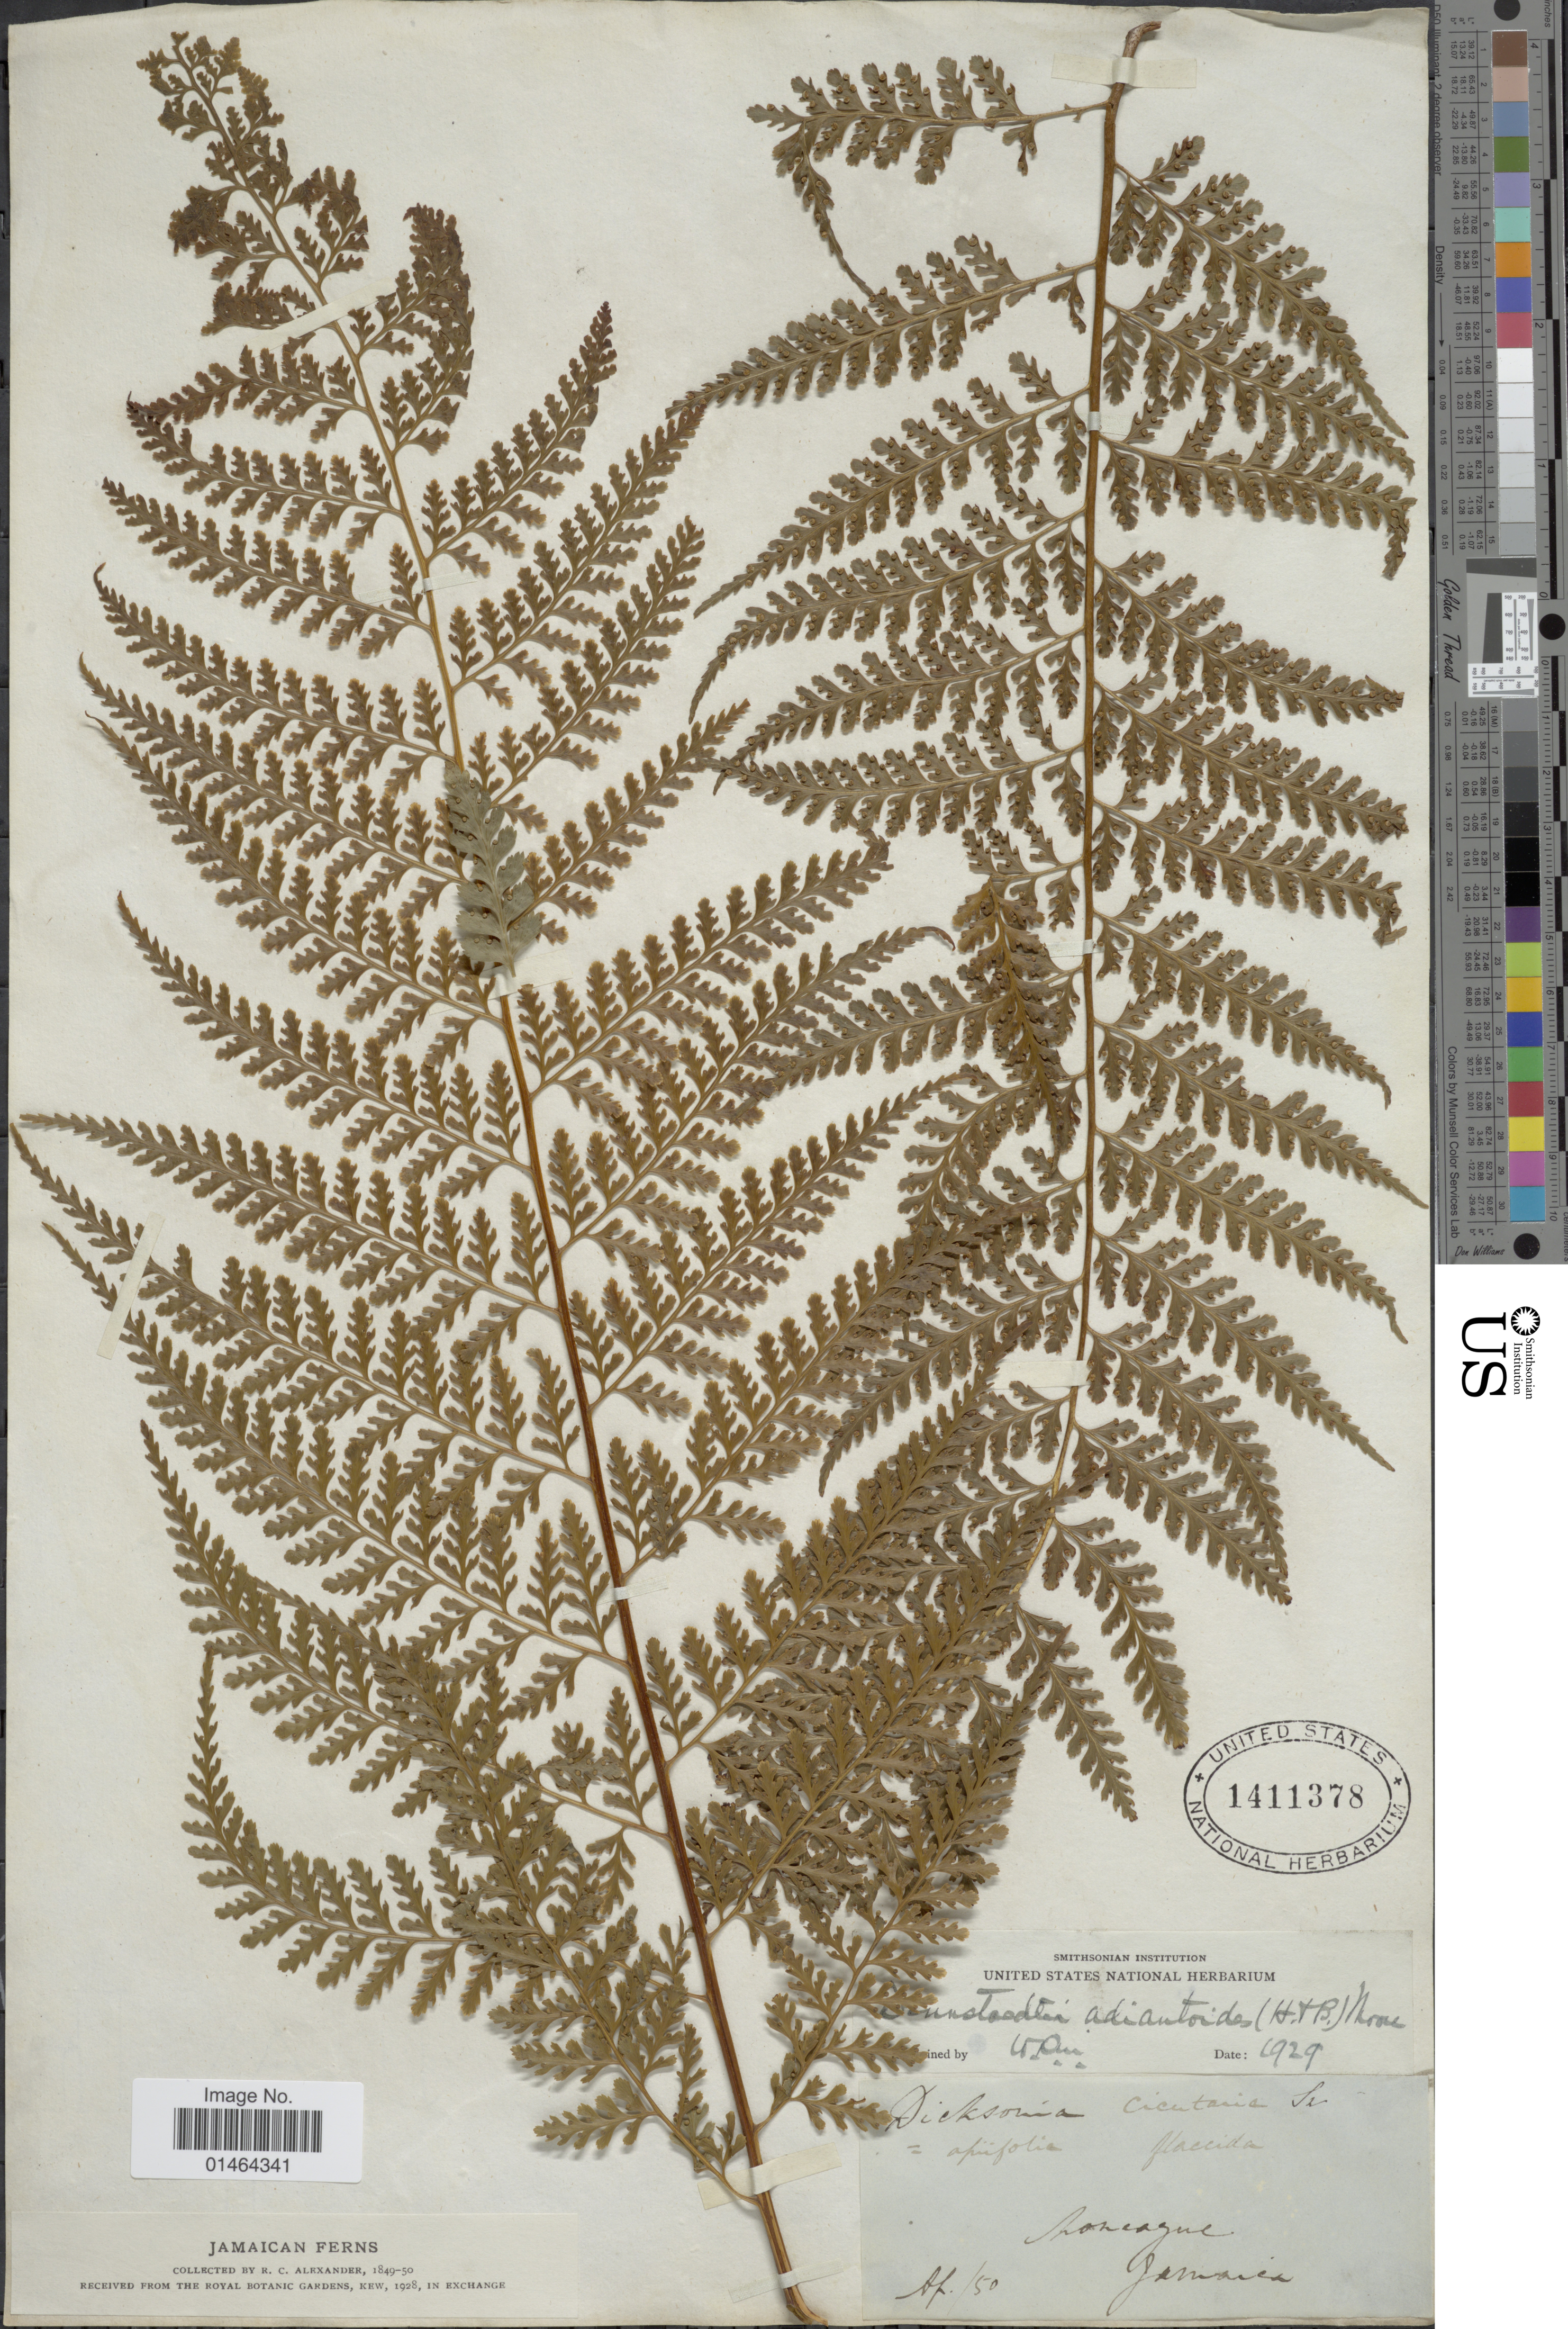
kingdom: Plantae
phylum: Tracheophyta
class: Polypodiopsida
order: Polypodiales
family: Dennstaedtiaceae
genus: Dennstaedtia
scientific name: Dennstaedtia bipinnata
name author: (Cav.) Maxon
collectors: R. C. Alexander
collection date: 1850-04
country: Jamaica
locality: Moneague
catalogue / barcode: US 1411378